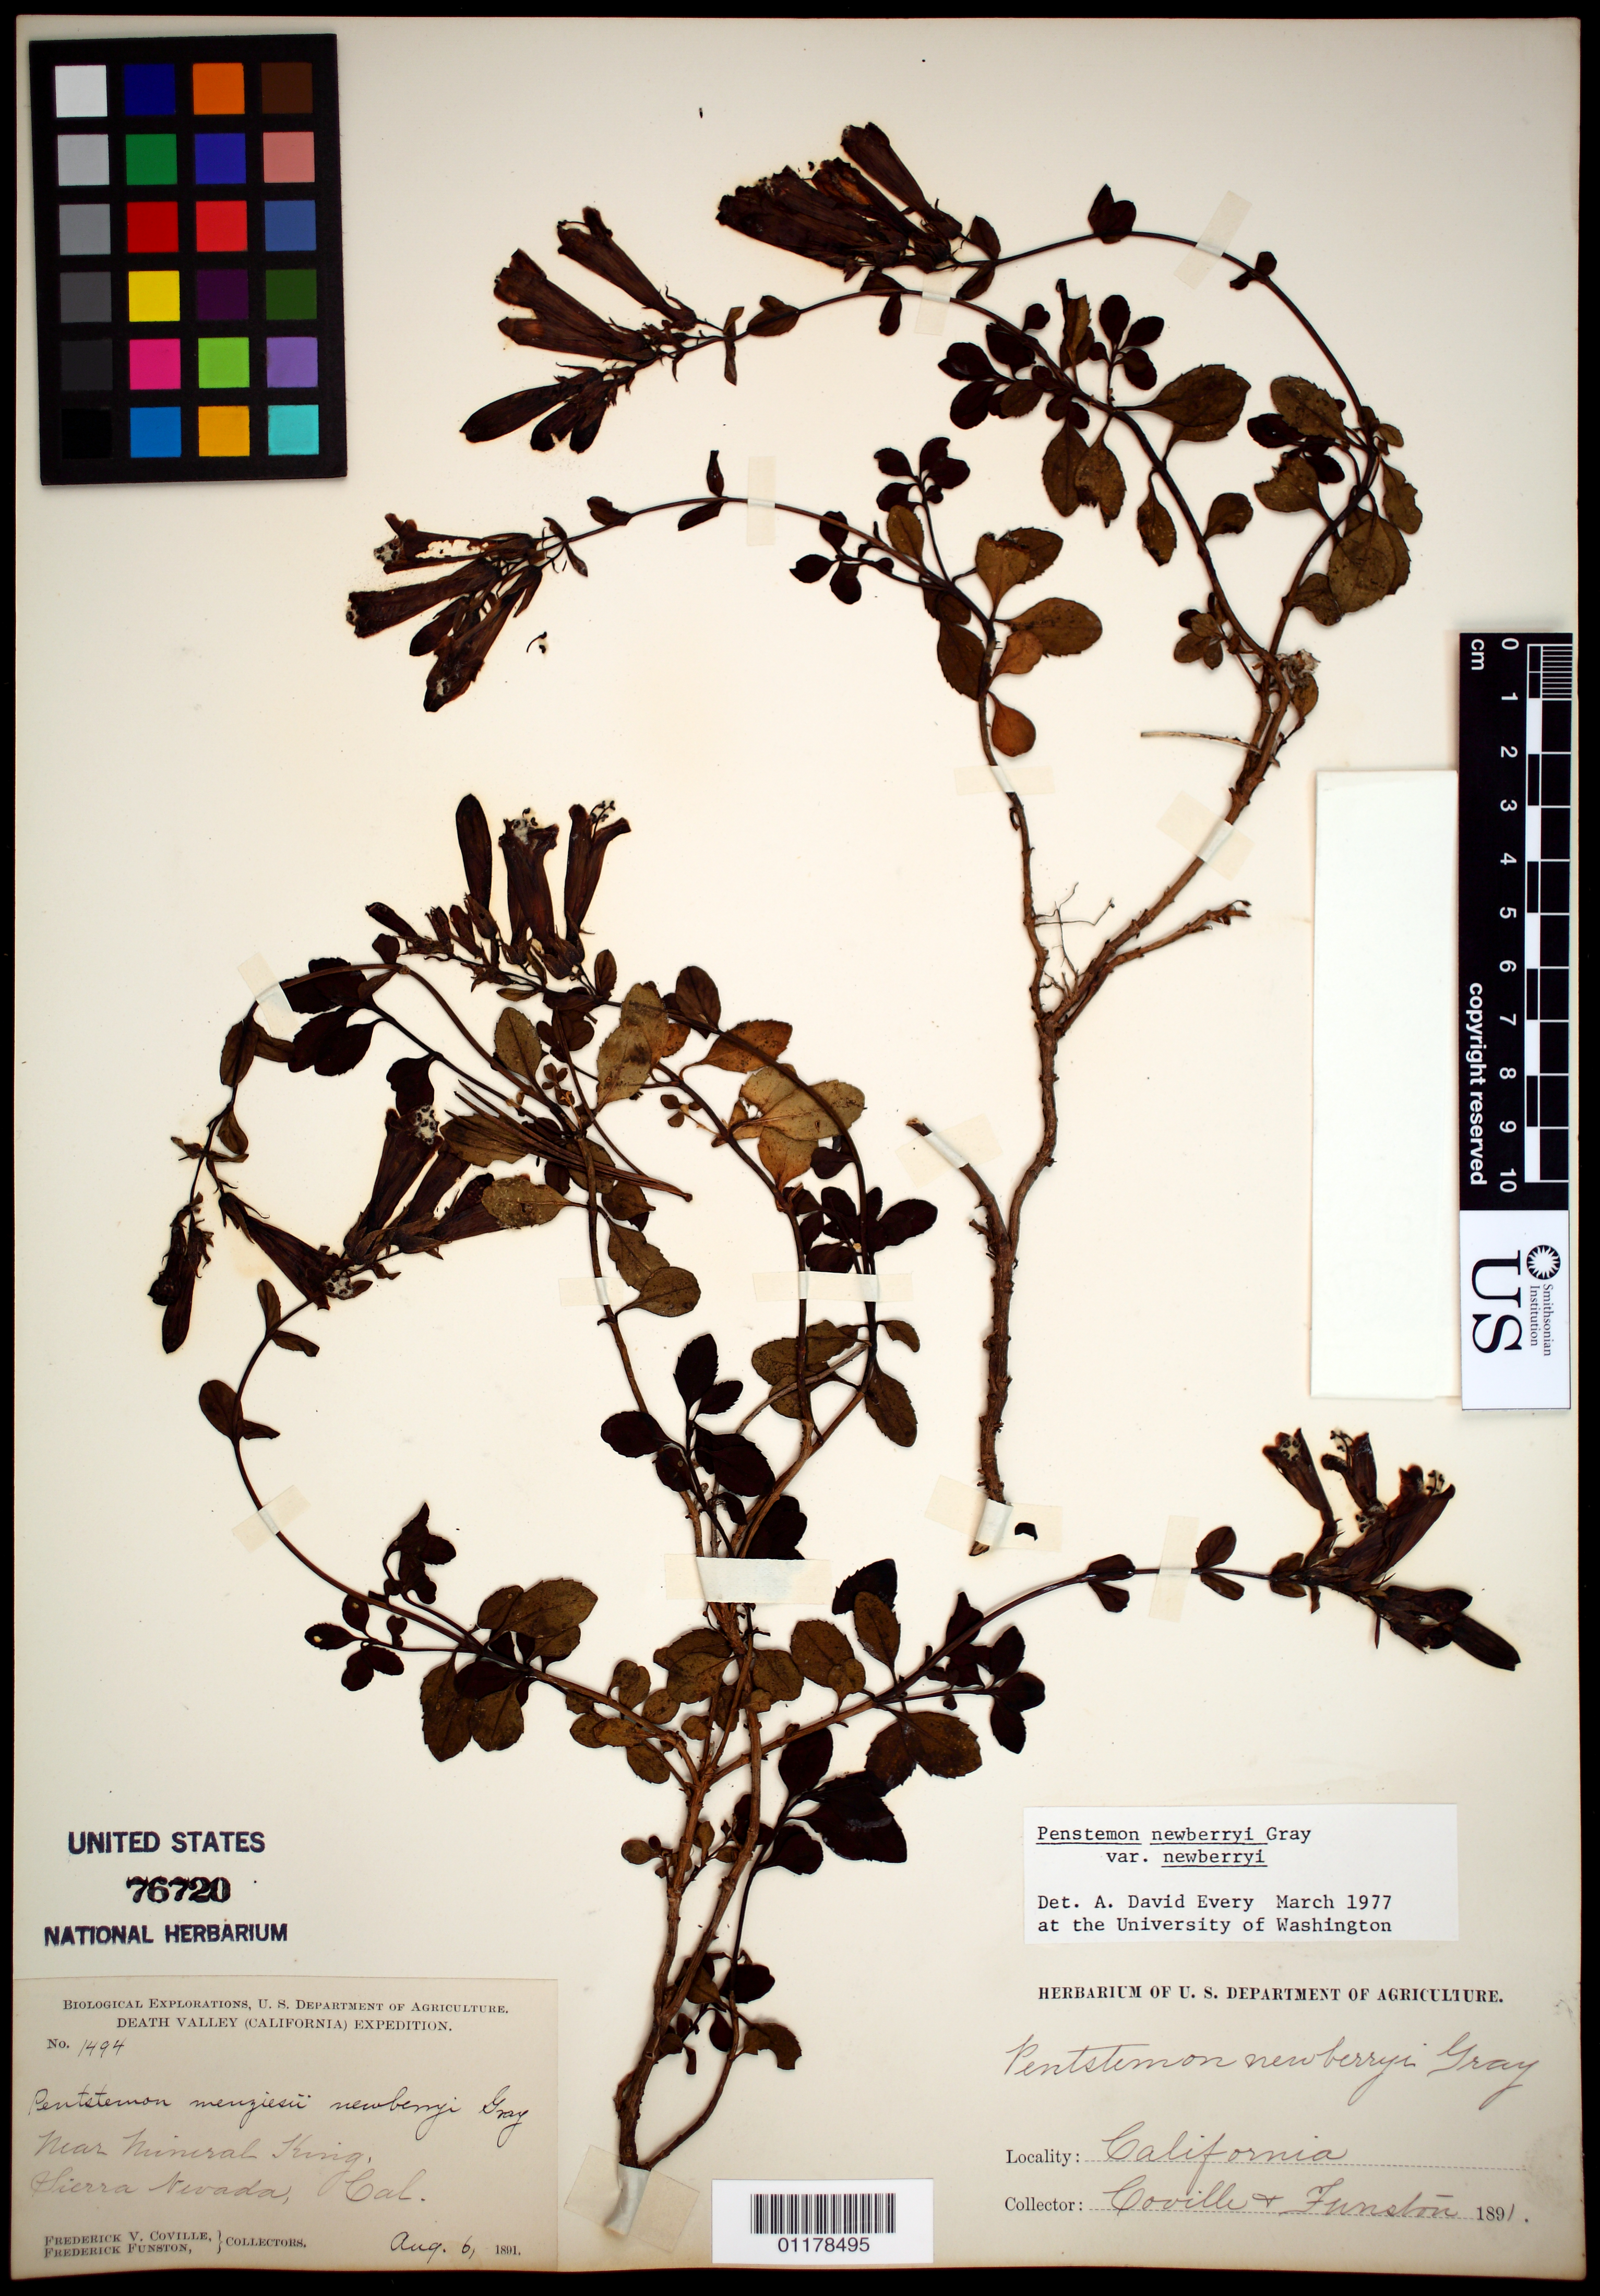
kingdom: Plantae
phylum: Tracheophyta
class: Magnoliopsida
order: Lamiales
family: Plantaginaceae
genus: Penstemon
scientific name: Penstemon newberryi var. newberryi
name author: A. Gray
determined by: Every, A. D.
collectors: F. V. Coville & F. Funston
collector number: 1494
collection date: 1891-08-06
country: United States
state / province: California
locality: near Mineral King, Sierra Nevada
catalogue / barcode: US 76720